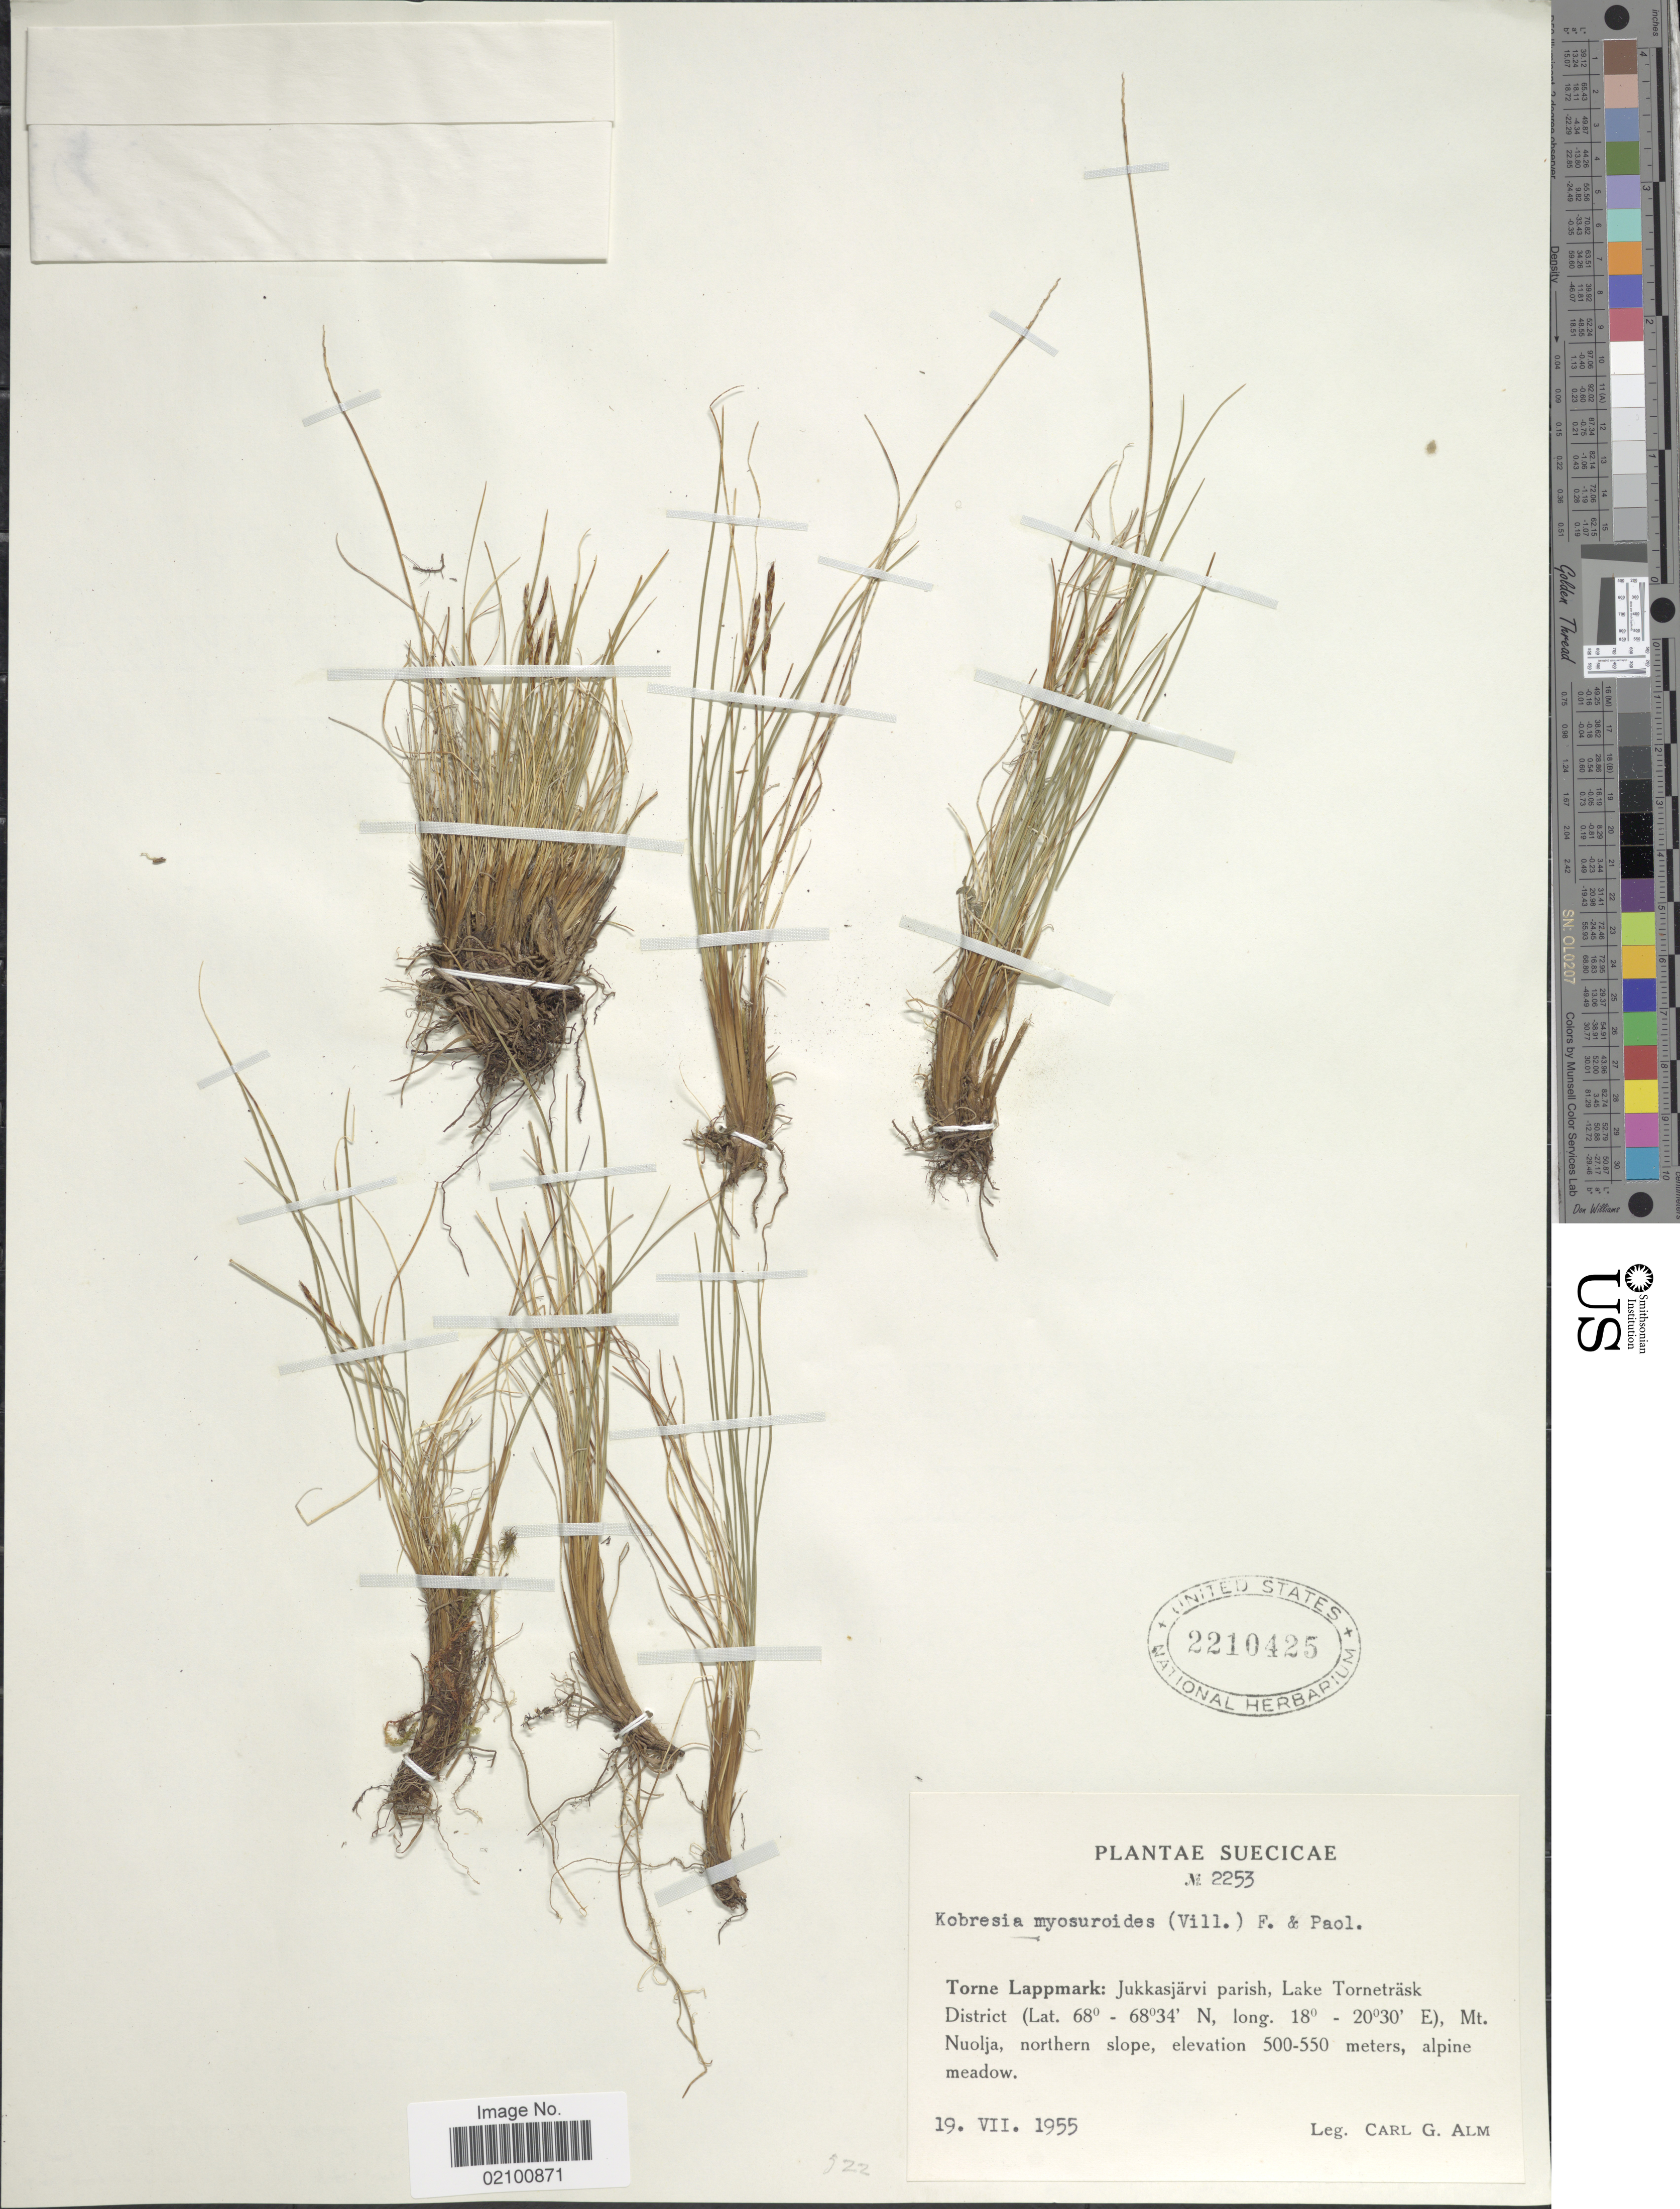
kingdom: Plantae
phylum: Tracheophyta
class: Liliopsida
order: Poales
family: Cyperaceae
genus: Carex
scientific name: Carex myosuroides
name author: Vill.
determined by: Strong, M. T., (US), Smithsonian Institution - National Museum of Natural History (UNITED STATES)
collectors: C. G. Alm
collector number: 2253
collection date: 1955-07-19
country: Sweden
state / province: Norrbotten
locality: Suecicae, Torne Lappmark, Jukkasjarvi parish, Lake Tornetrask District, Mt. Nuolja, northern slope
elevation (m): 500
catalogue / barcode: US 2210425